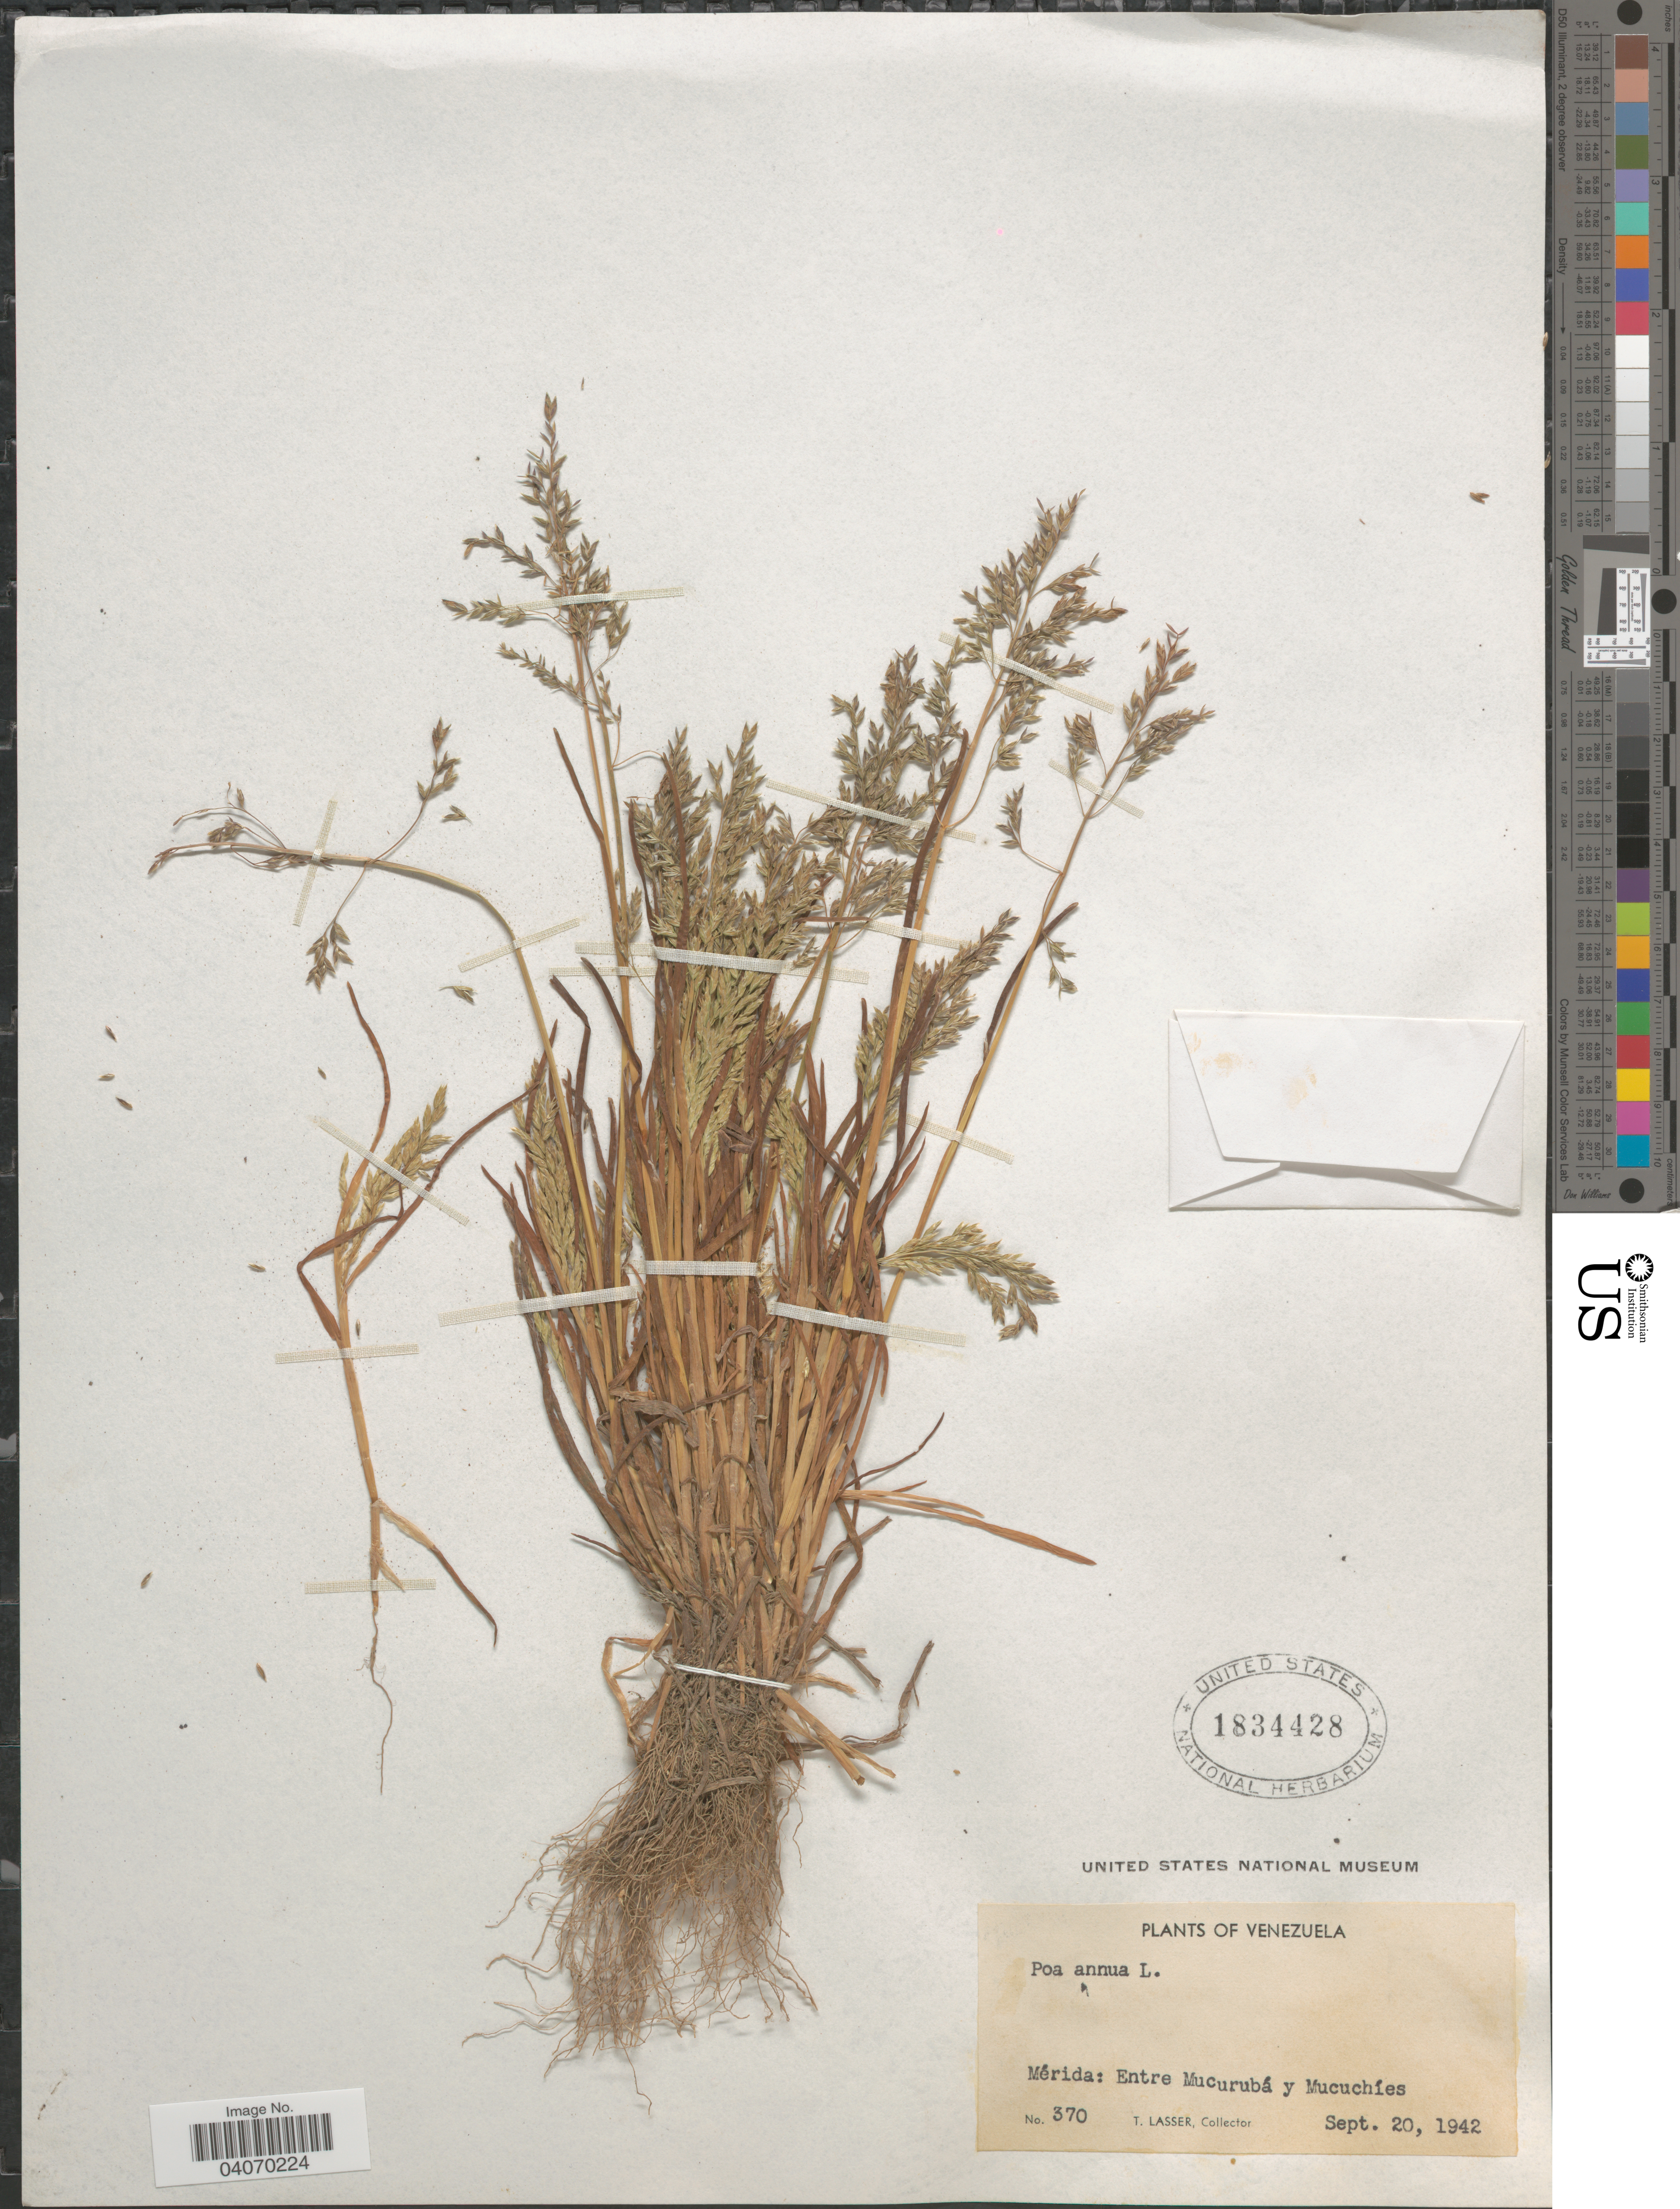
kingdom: Plantae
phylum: Tracheophyta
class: Liliopsida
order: Poales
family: Poaceae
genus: Poa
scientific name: Poa annua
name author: L.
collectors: T. Lasser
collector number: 370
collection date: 1942-09-20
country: Venezuela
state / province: Merida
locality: Entre Mucurubá y Mucuchíes.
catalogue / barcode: US 1934428